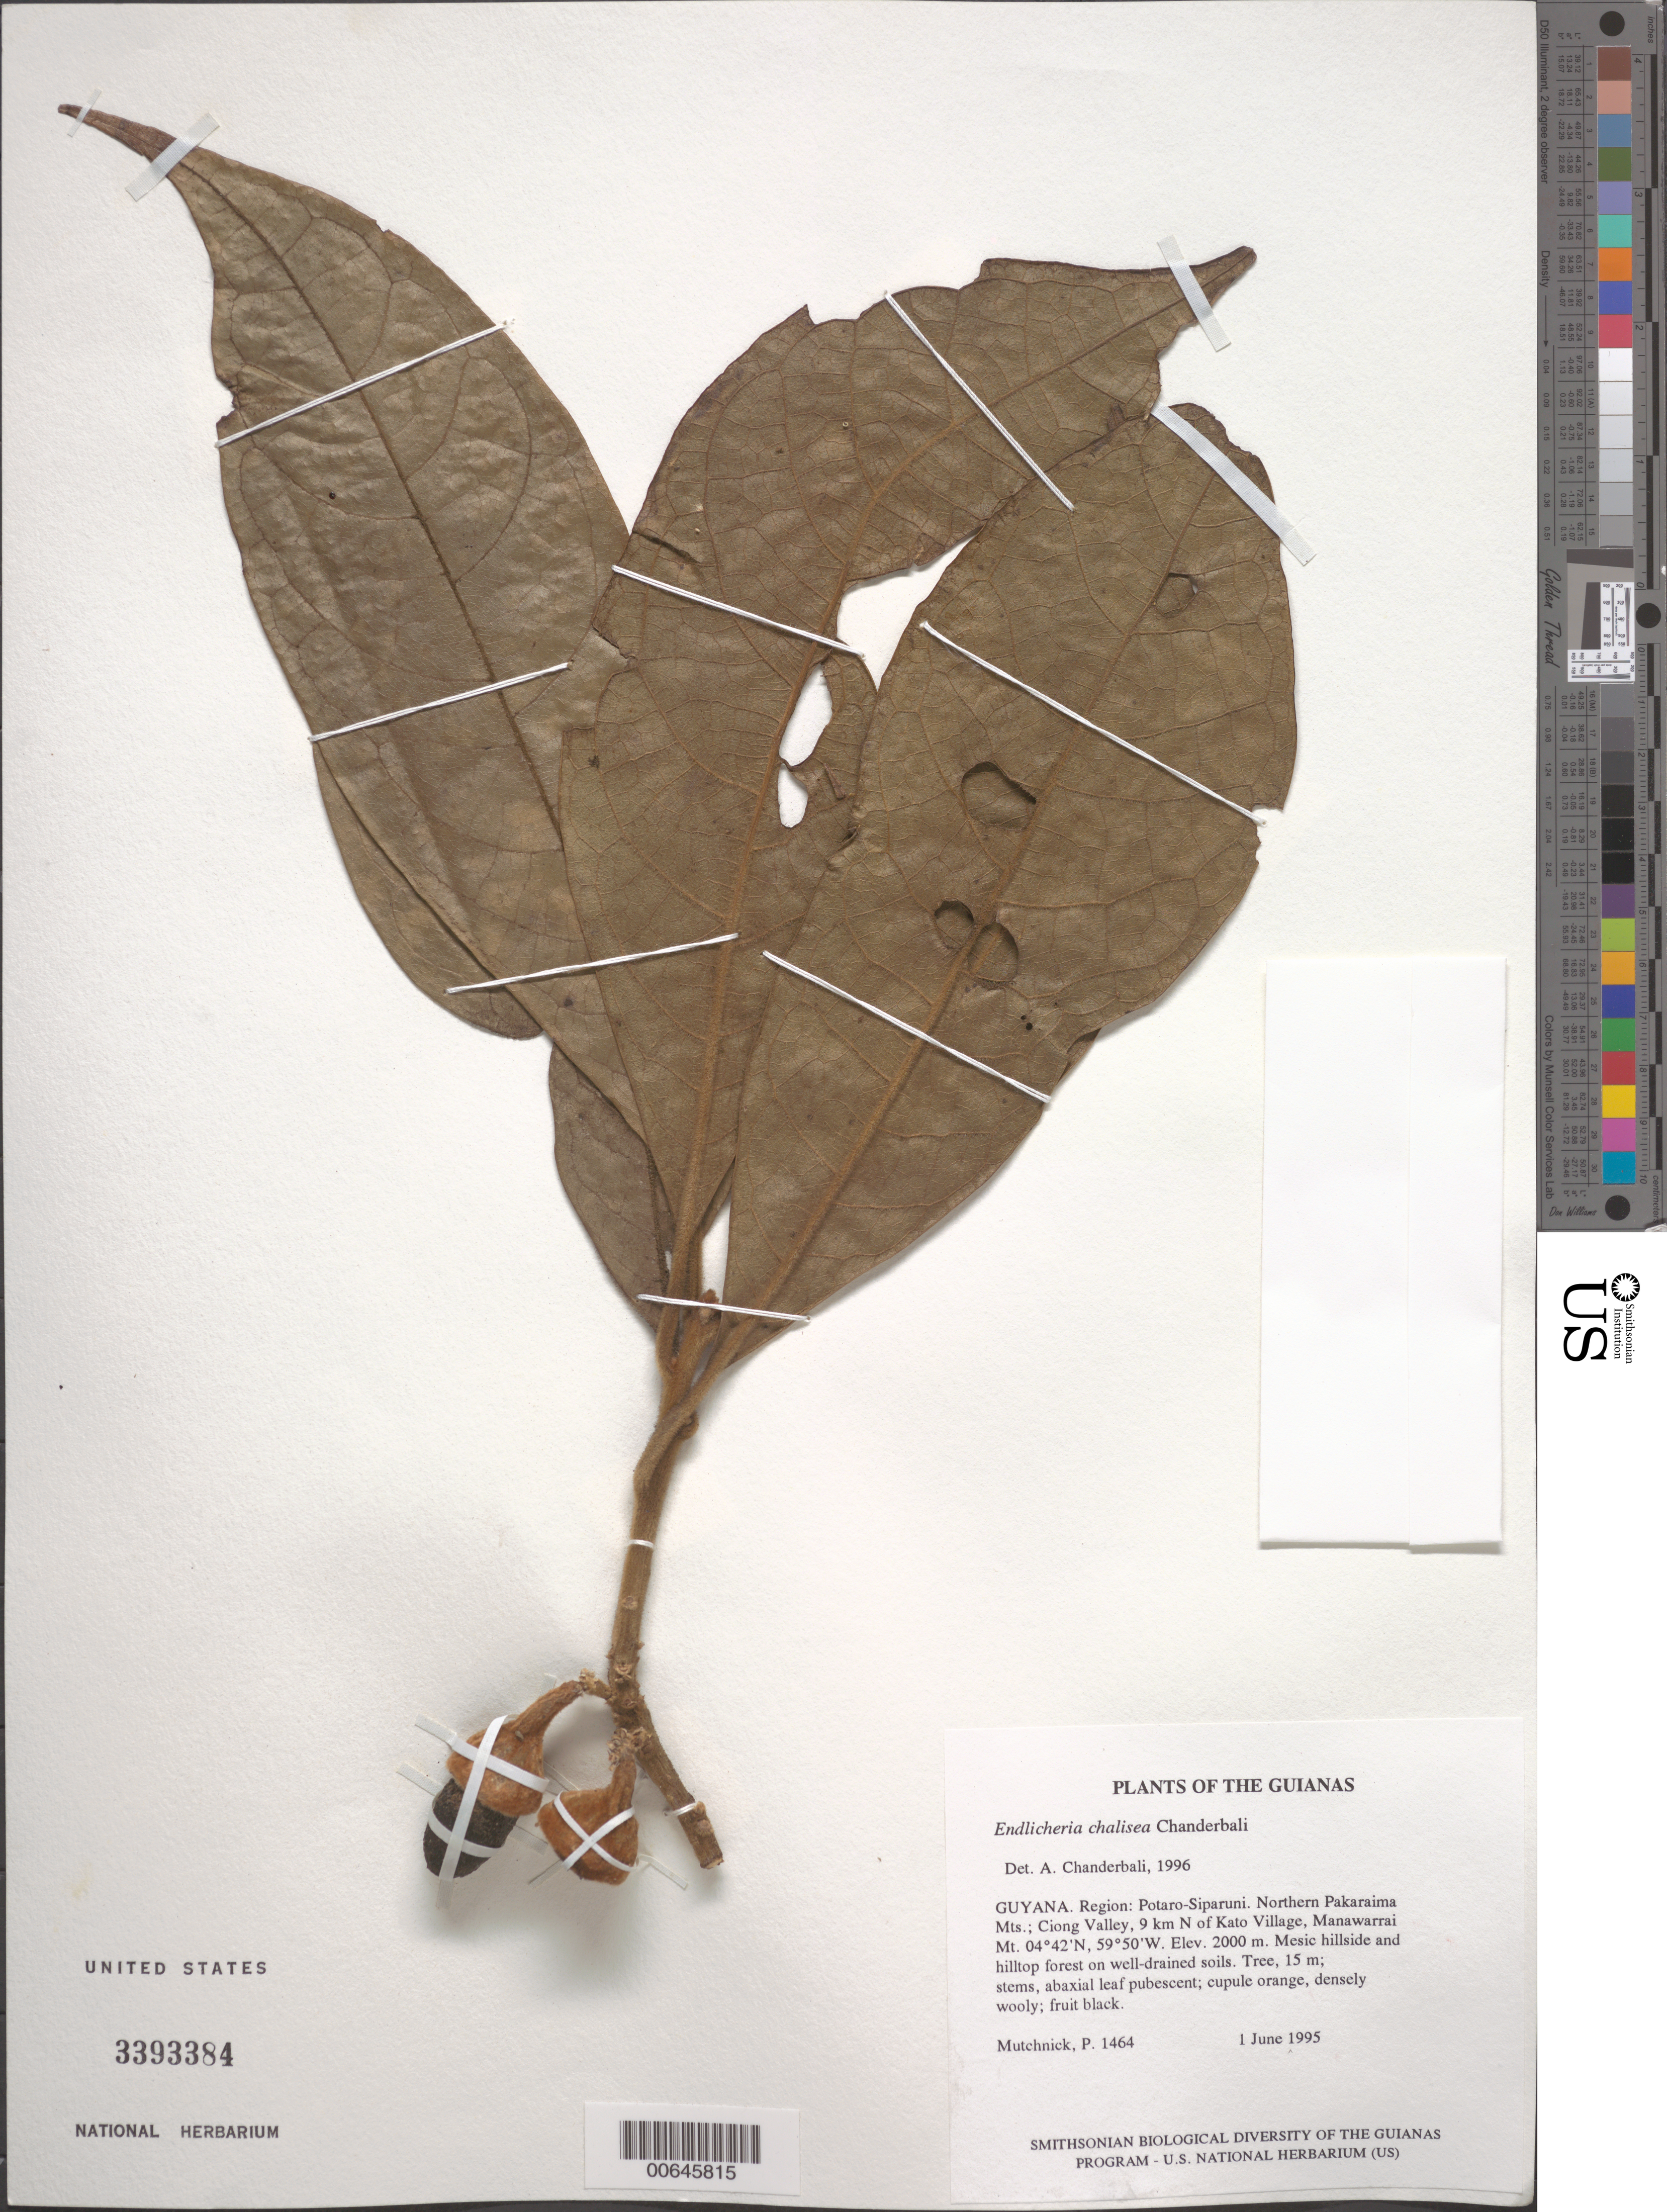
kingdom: Plantae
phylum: Tracheophyta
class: Magnoliopsida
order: Laurales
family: Lauraceae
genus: Endlicheria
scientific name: Endlicheria chalisea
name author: Chanderb.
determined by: Chanderbali, Andre Shashi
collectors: P. Mutchnick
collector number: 1464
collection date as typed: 1 June 1995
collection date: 1995-06-01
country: Guyana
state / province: Potaro-Siparuni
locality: Northern Pakaraima Mts.; Ciong Valley, 9 km N of Kato Village, Manawarrai Mt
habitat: Mesic hillside and hilltop forest on well-drained soils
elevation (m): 2000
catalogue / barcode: US 3393384